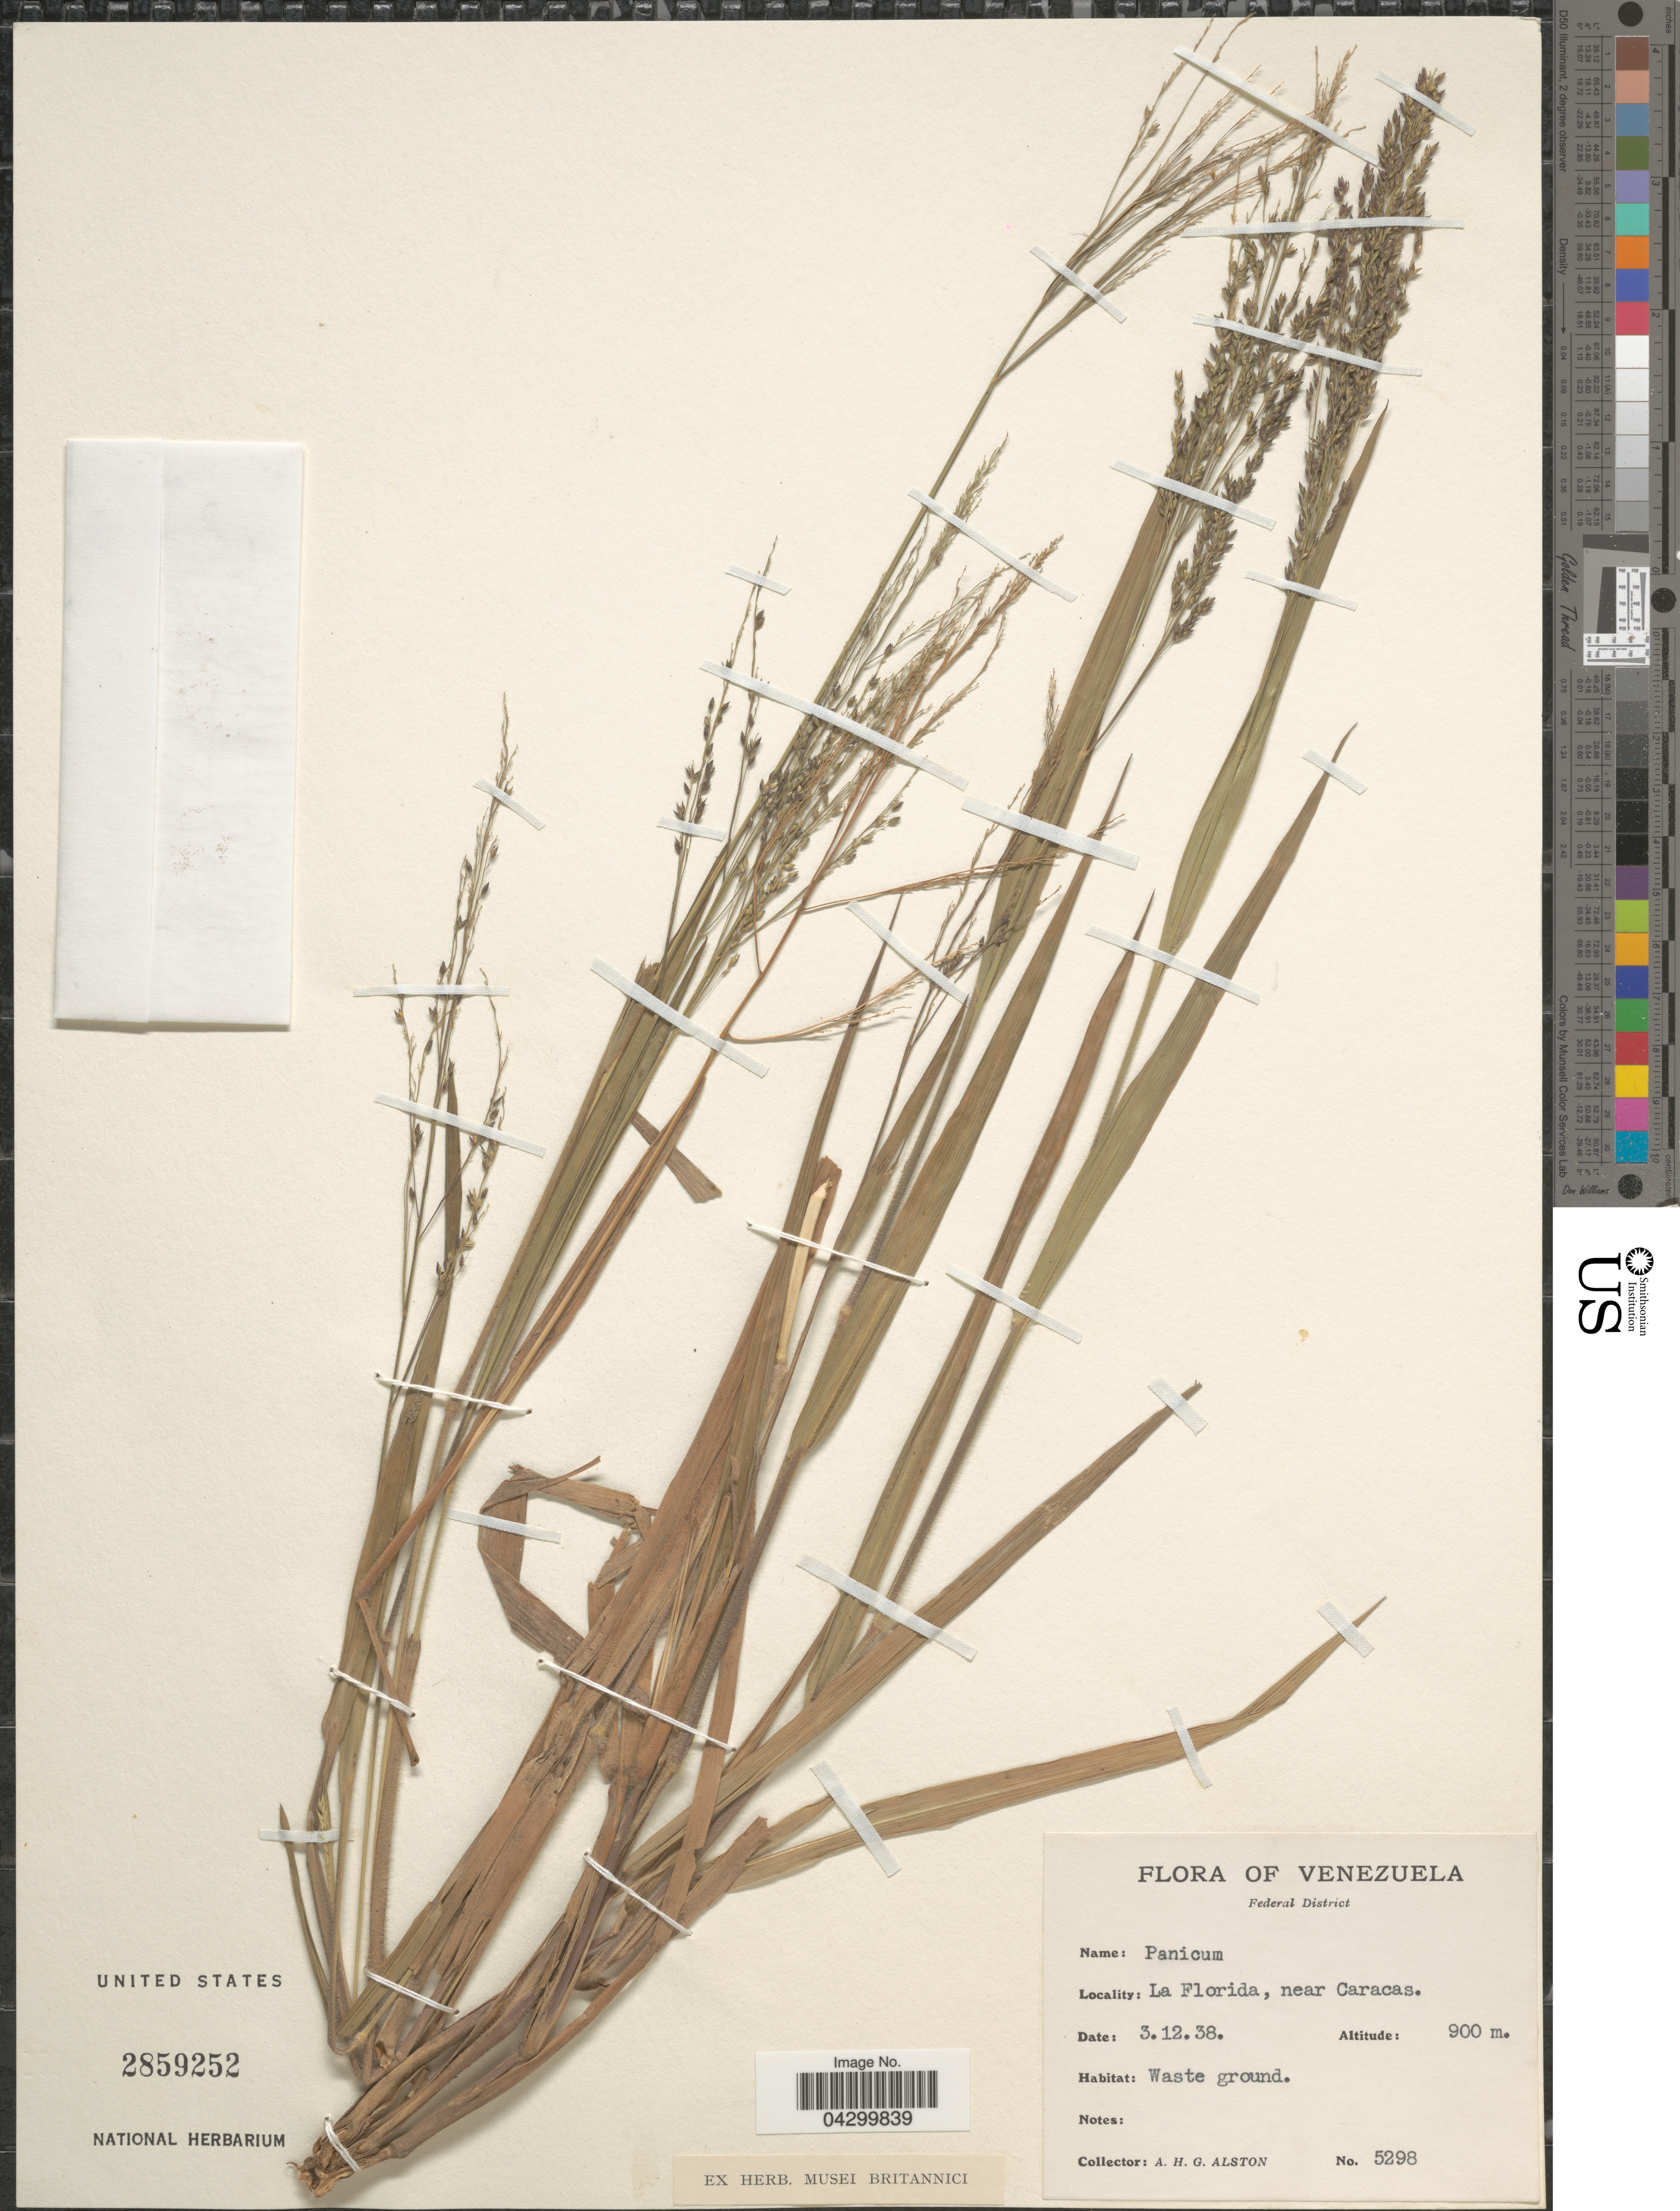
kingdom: Plantae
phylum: Tracheophyta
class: Liliopsida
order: Poales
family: Poaceae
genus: Panicum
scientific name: Panicum ghiesbreghtii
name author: E. Fourn.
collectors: A. H. Alston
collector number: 5298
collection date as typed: Transcribed d/m/y: 3/12/38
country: Venezuela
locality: Federal District. La Florida, near Caracas.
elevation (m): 900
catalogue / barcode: US 2859252